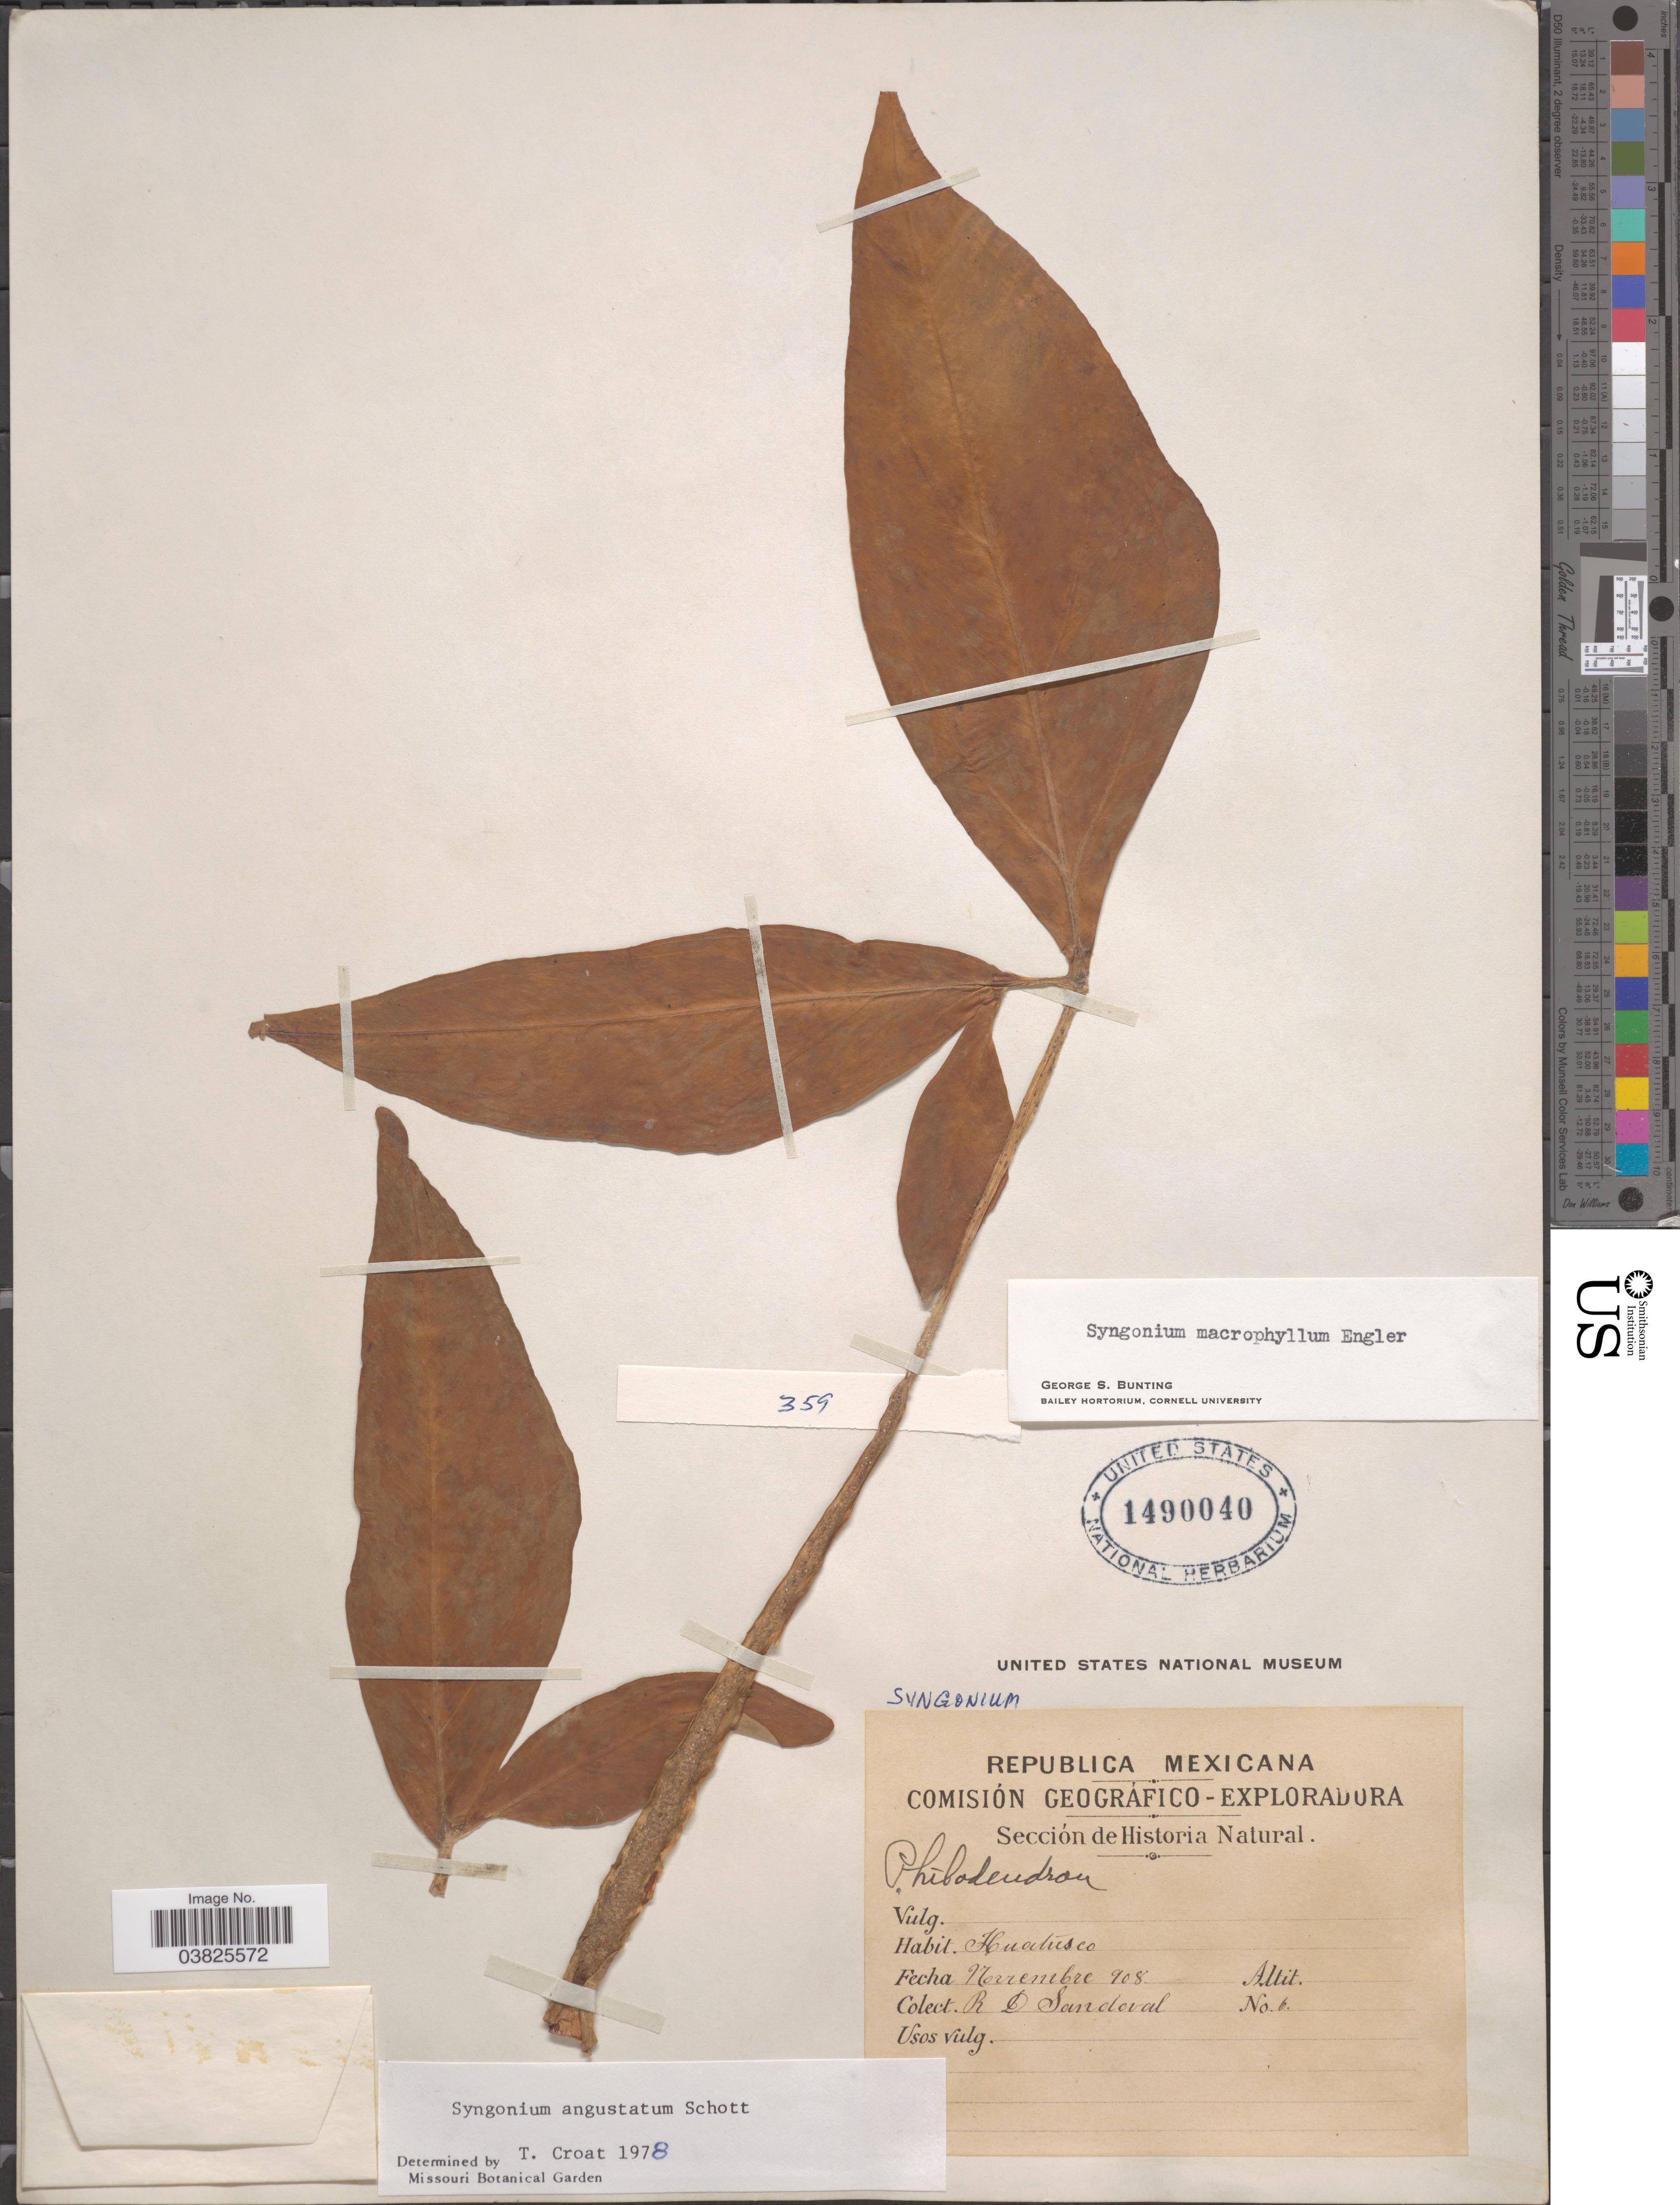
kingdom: Plantae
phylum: Tracheophyta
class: Liliopsida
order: Alismatales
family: Araceae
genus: Syngonium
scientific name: Syngonium angustatum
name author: Schott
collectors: R. D. Sandoval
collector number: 6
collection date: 1908-11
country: Mexico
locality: Huatusco.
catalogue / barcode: US 1490040